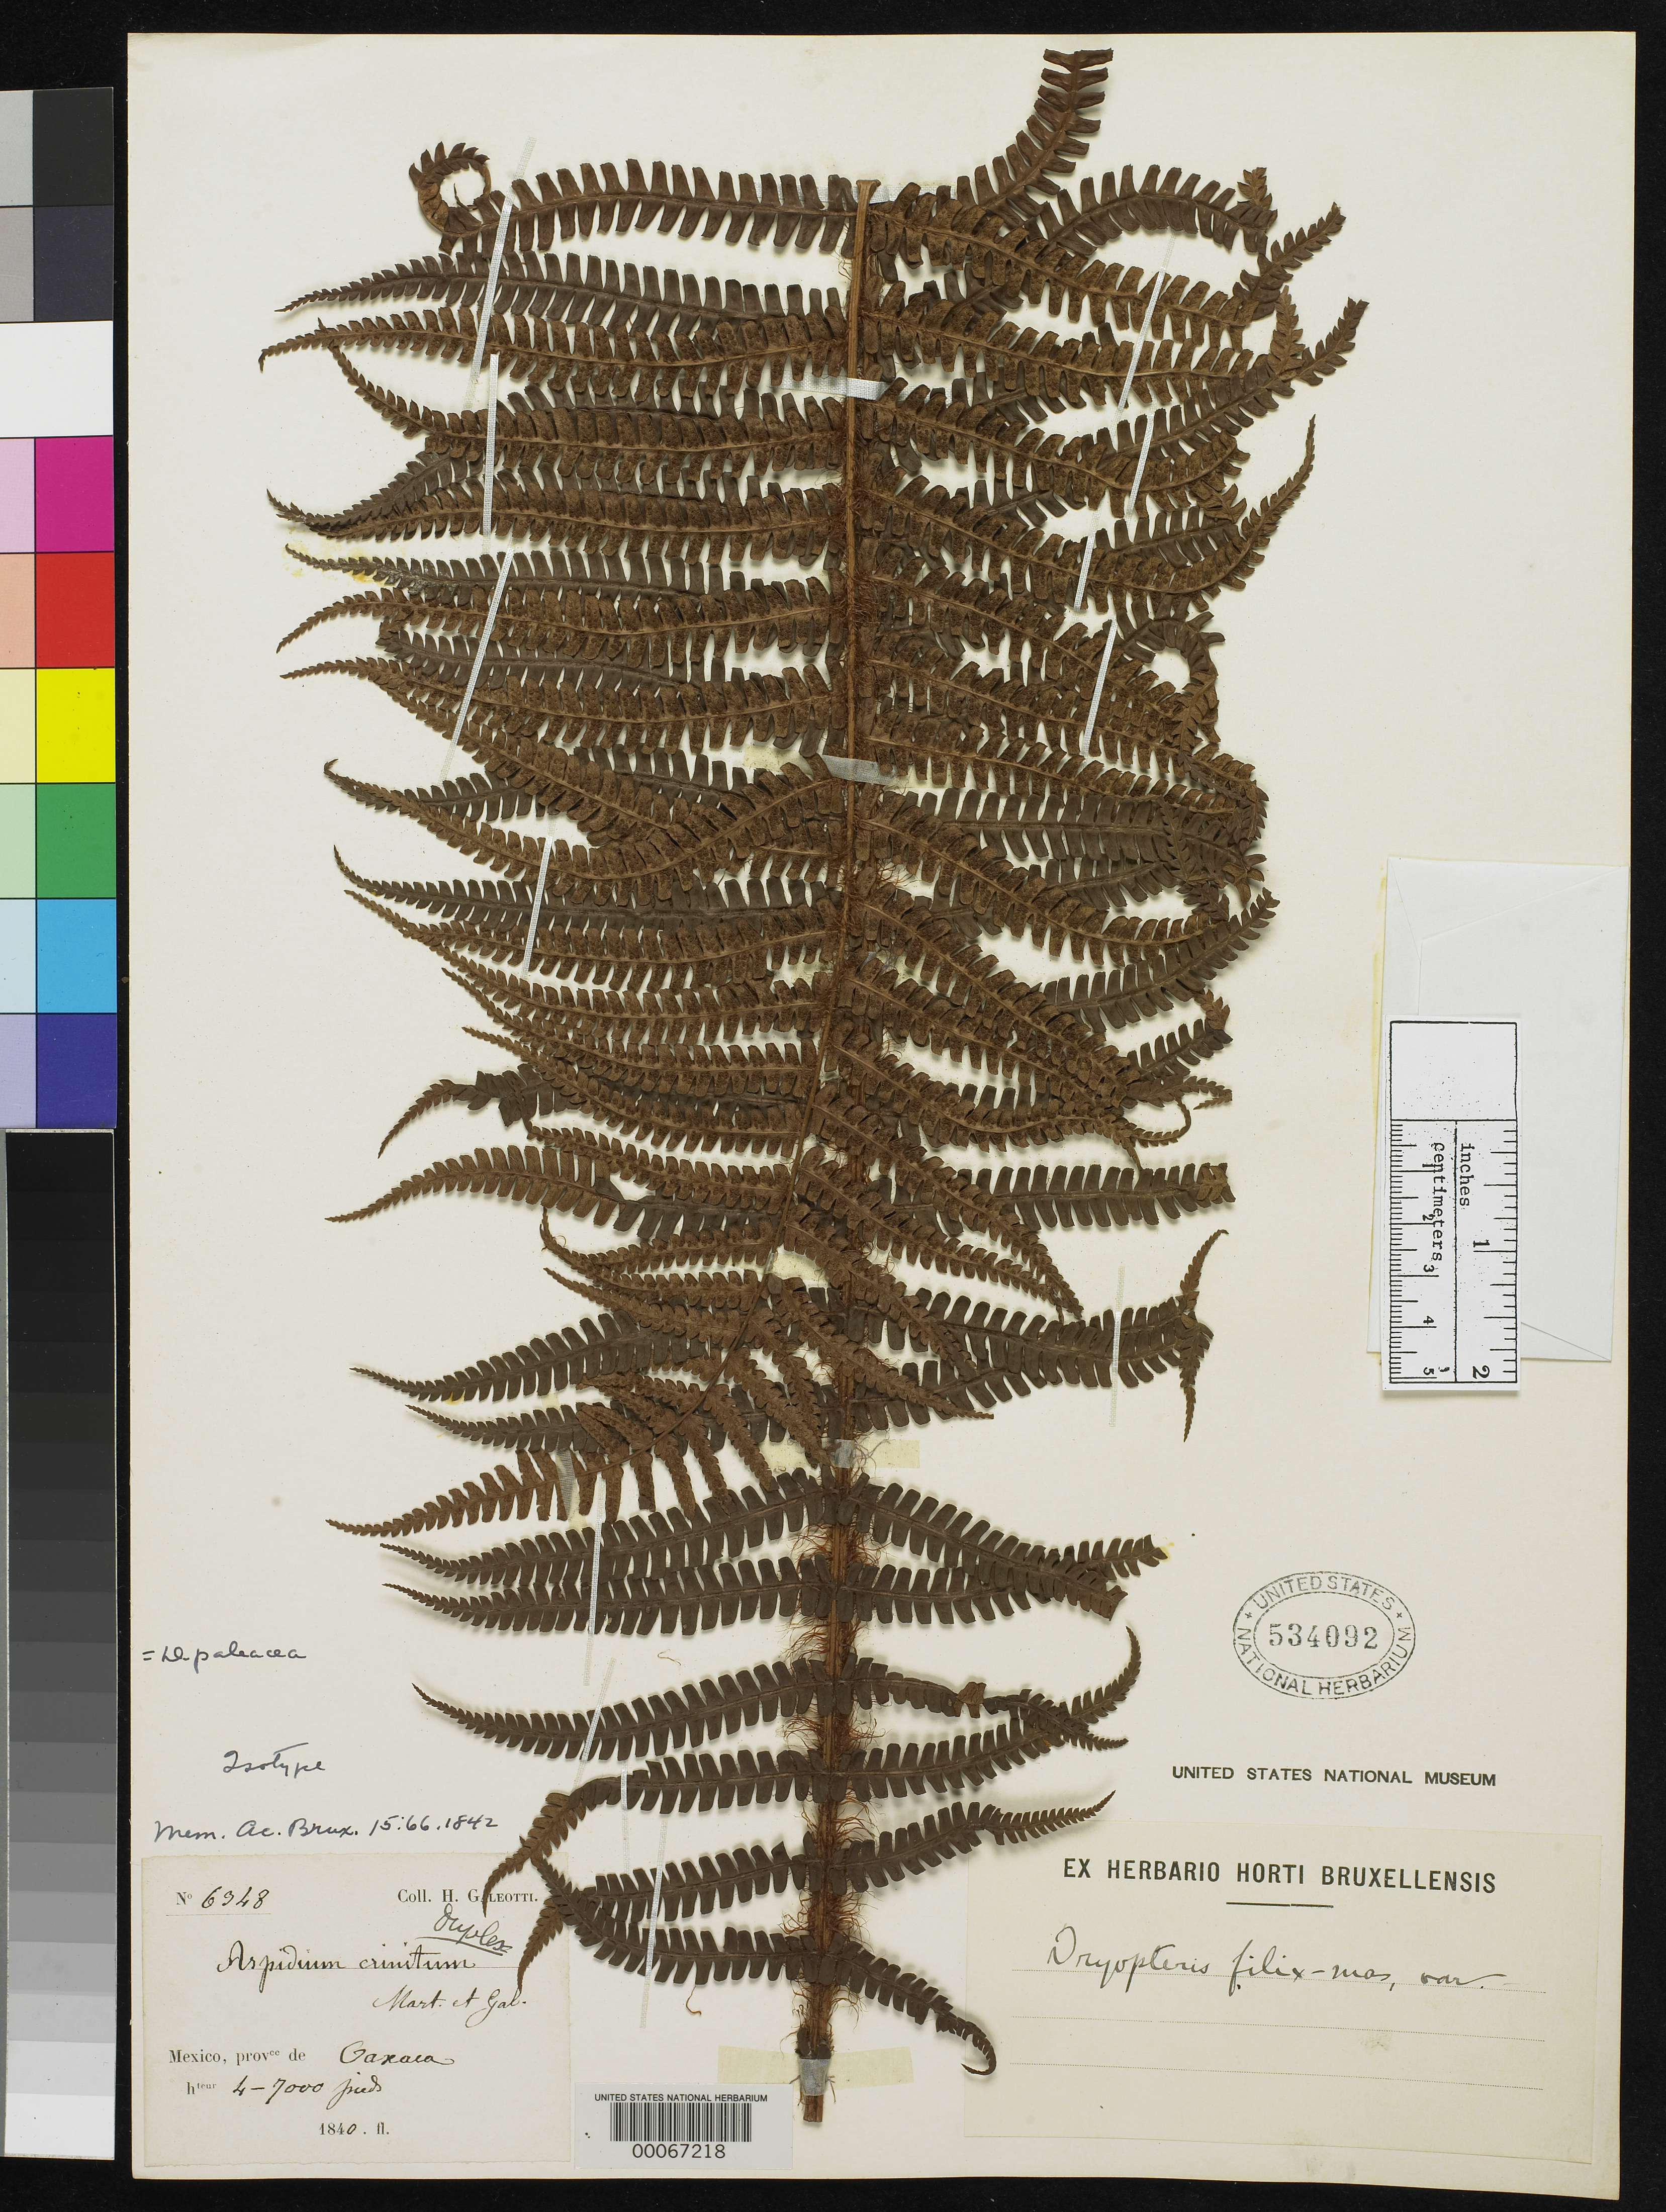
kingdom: Plantae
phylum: Tracheophyta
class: Polypodiopsida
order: Polypodiales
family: Tectariaceae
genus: Aspidium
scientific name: Aspidium crinitum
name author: M. Martens & Galeotti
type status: Type Collection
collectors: H. G. Galeotti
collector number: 6348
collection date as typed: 1840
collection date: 1840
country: Mexico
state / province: Oaxaca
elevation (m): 1219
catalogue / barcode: US 534092